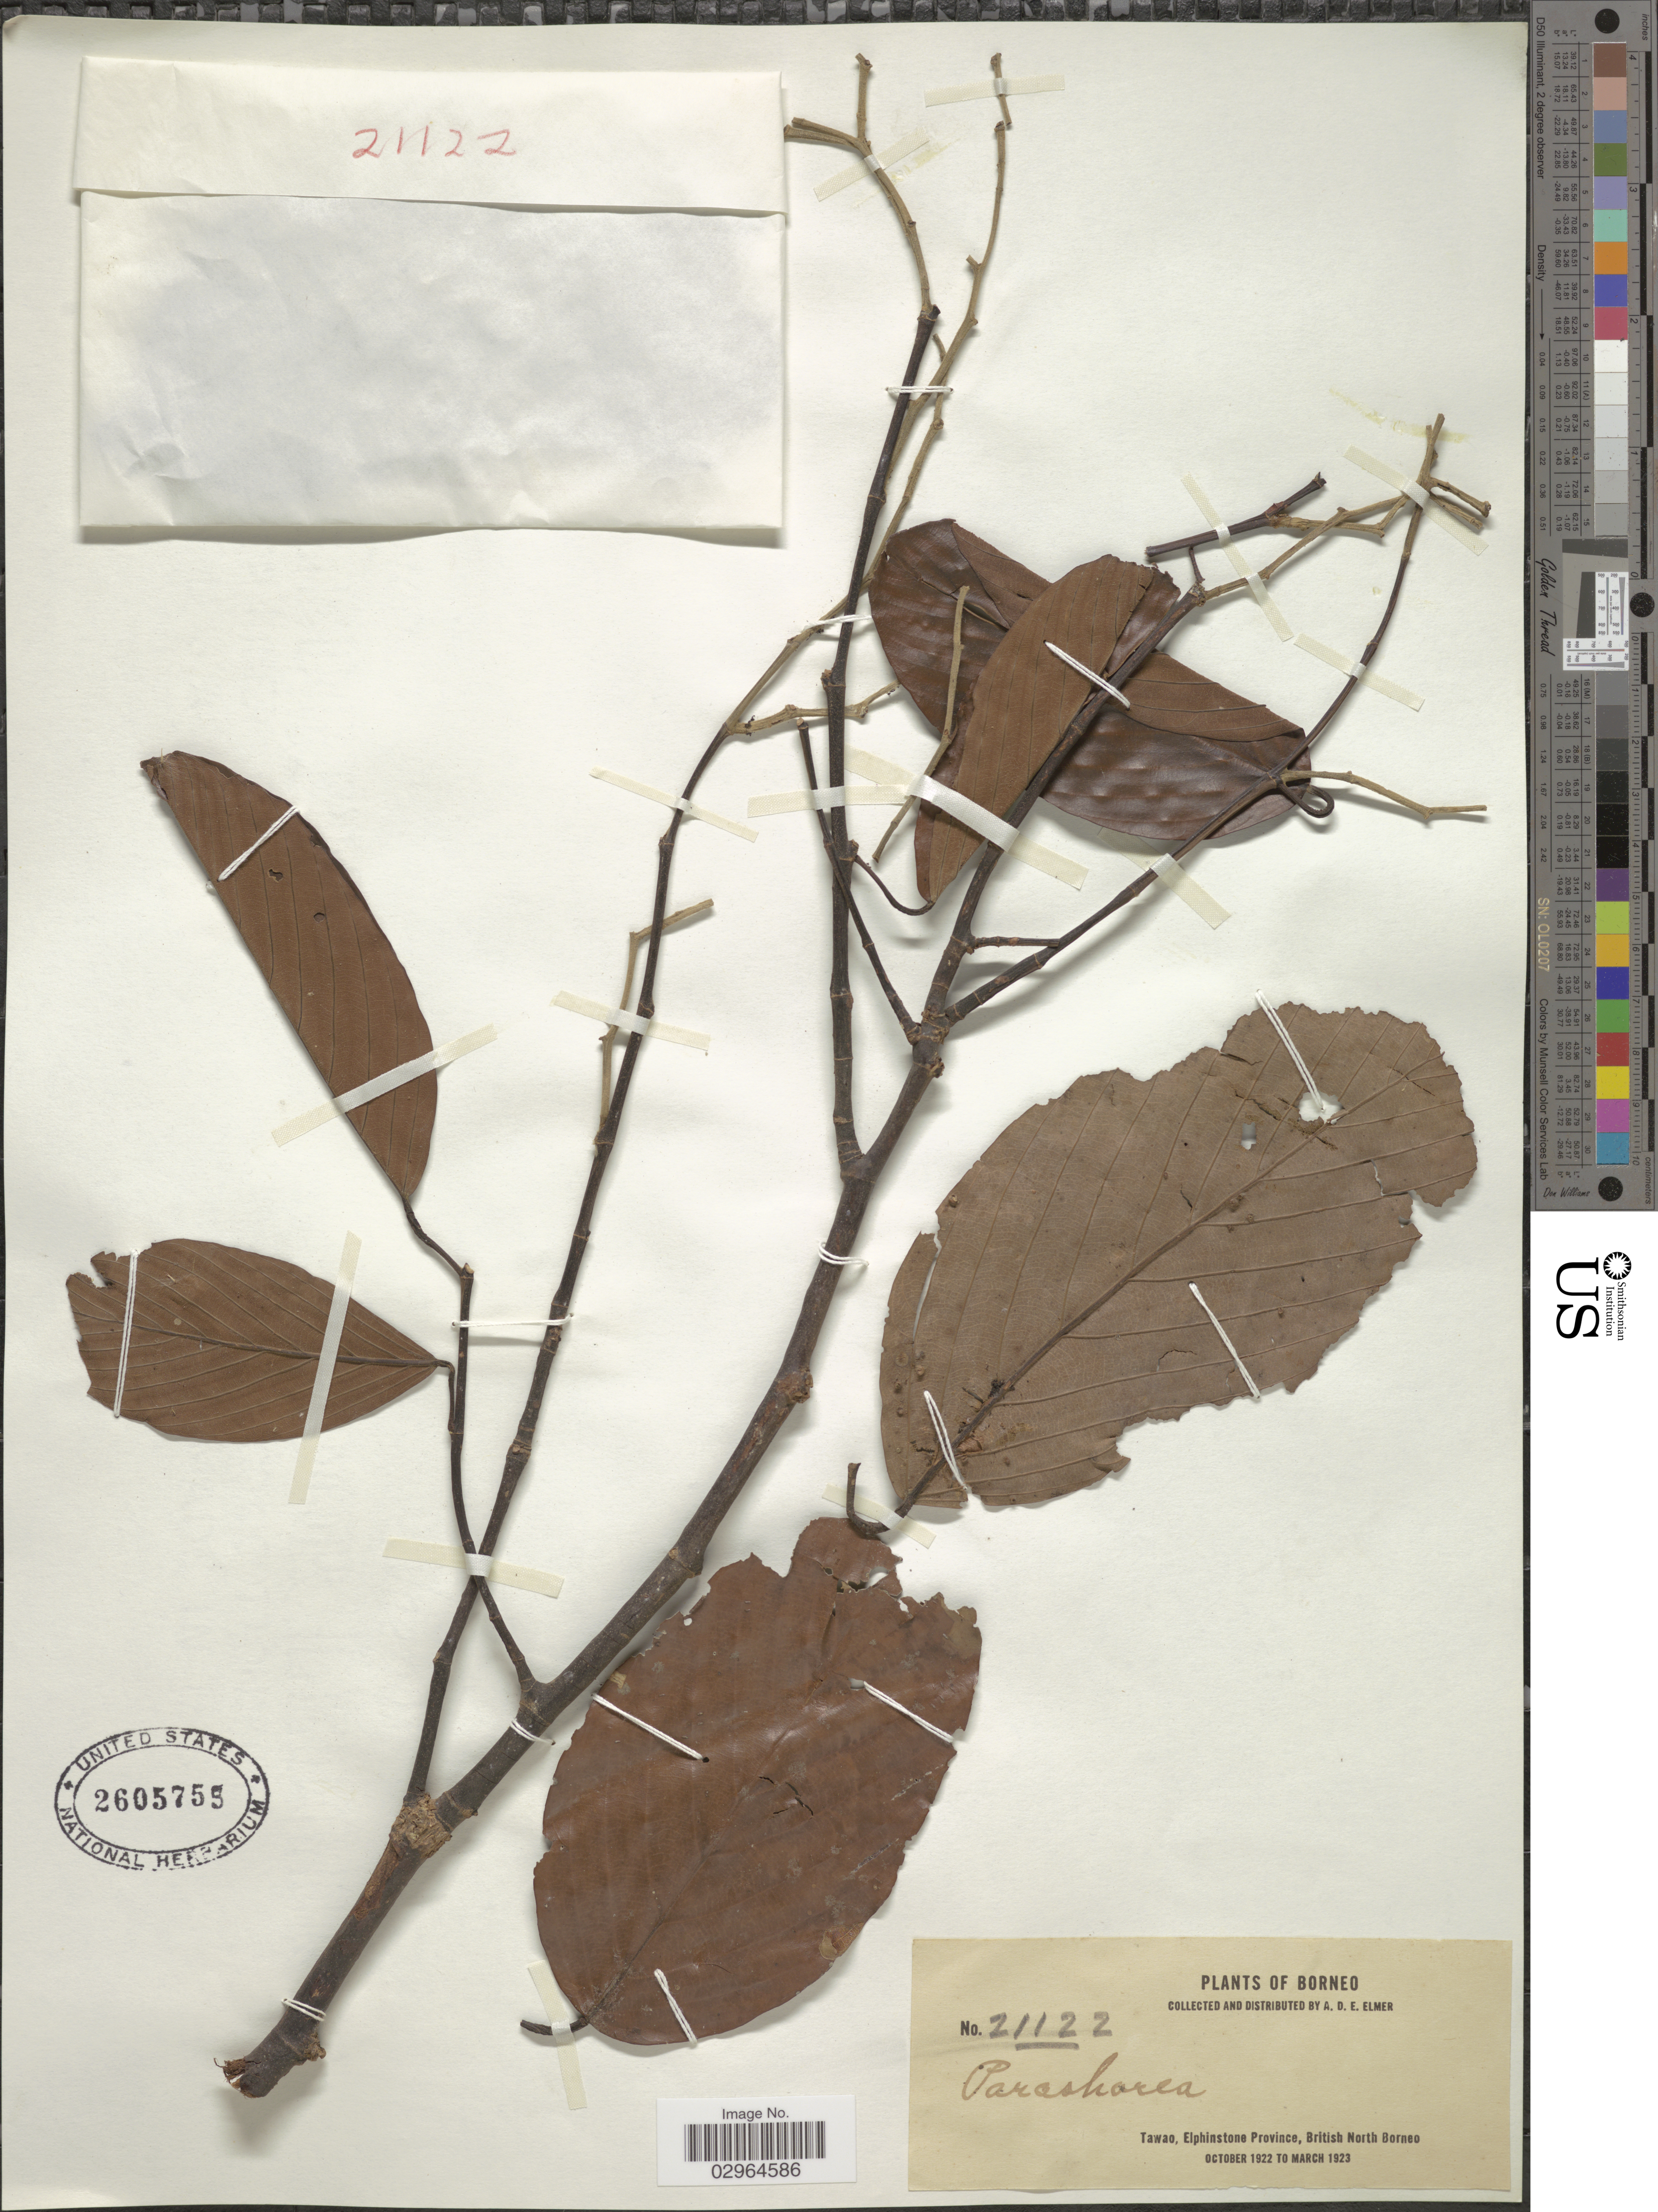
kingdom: Plantae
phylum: Tracheophyta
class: Magnoliopsida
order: Malvales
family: Dipterocarpaceae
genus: Parashorea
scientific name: Parashorea malaanonan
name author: (Blanco) Merr.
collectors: A. D. E. Elmer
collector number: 21122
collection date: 1922-10/1923-03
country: Malaysia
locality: Borneo. Tawao, Elphinstone Province, British North Borneo.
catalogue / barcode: US 2605755